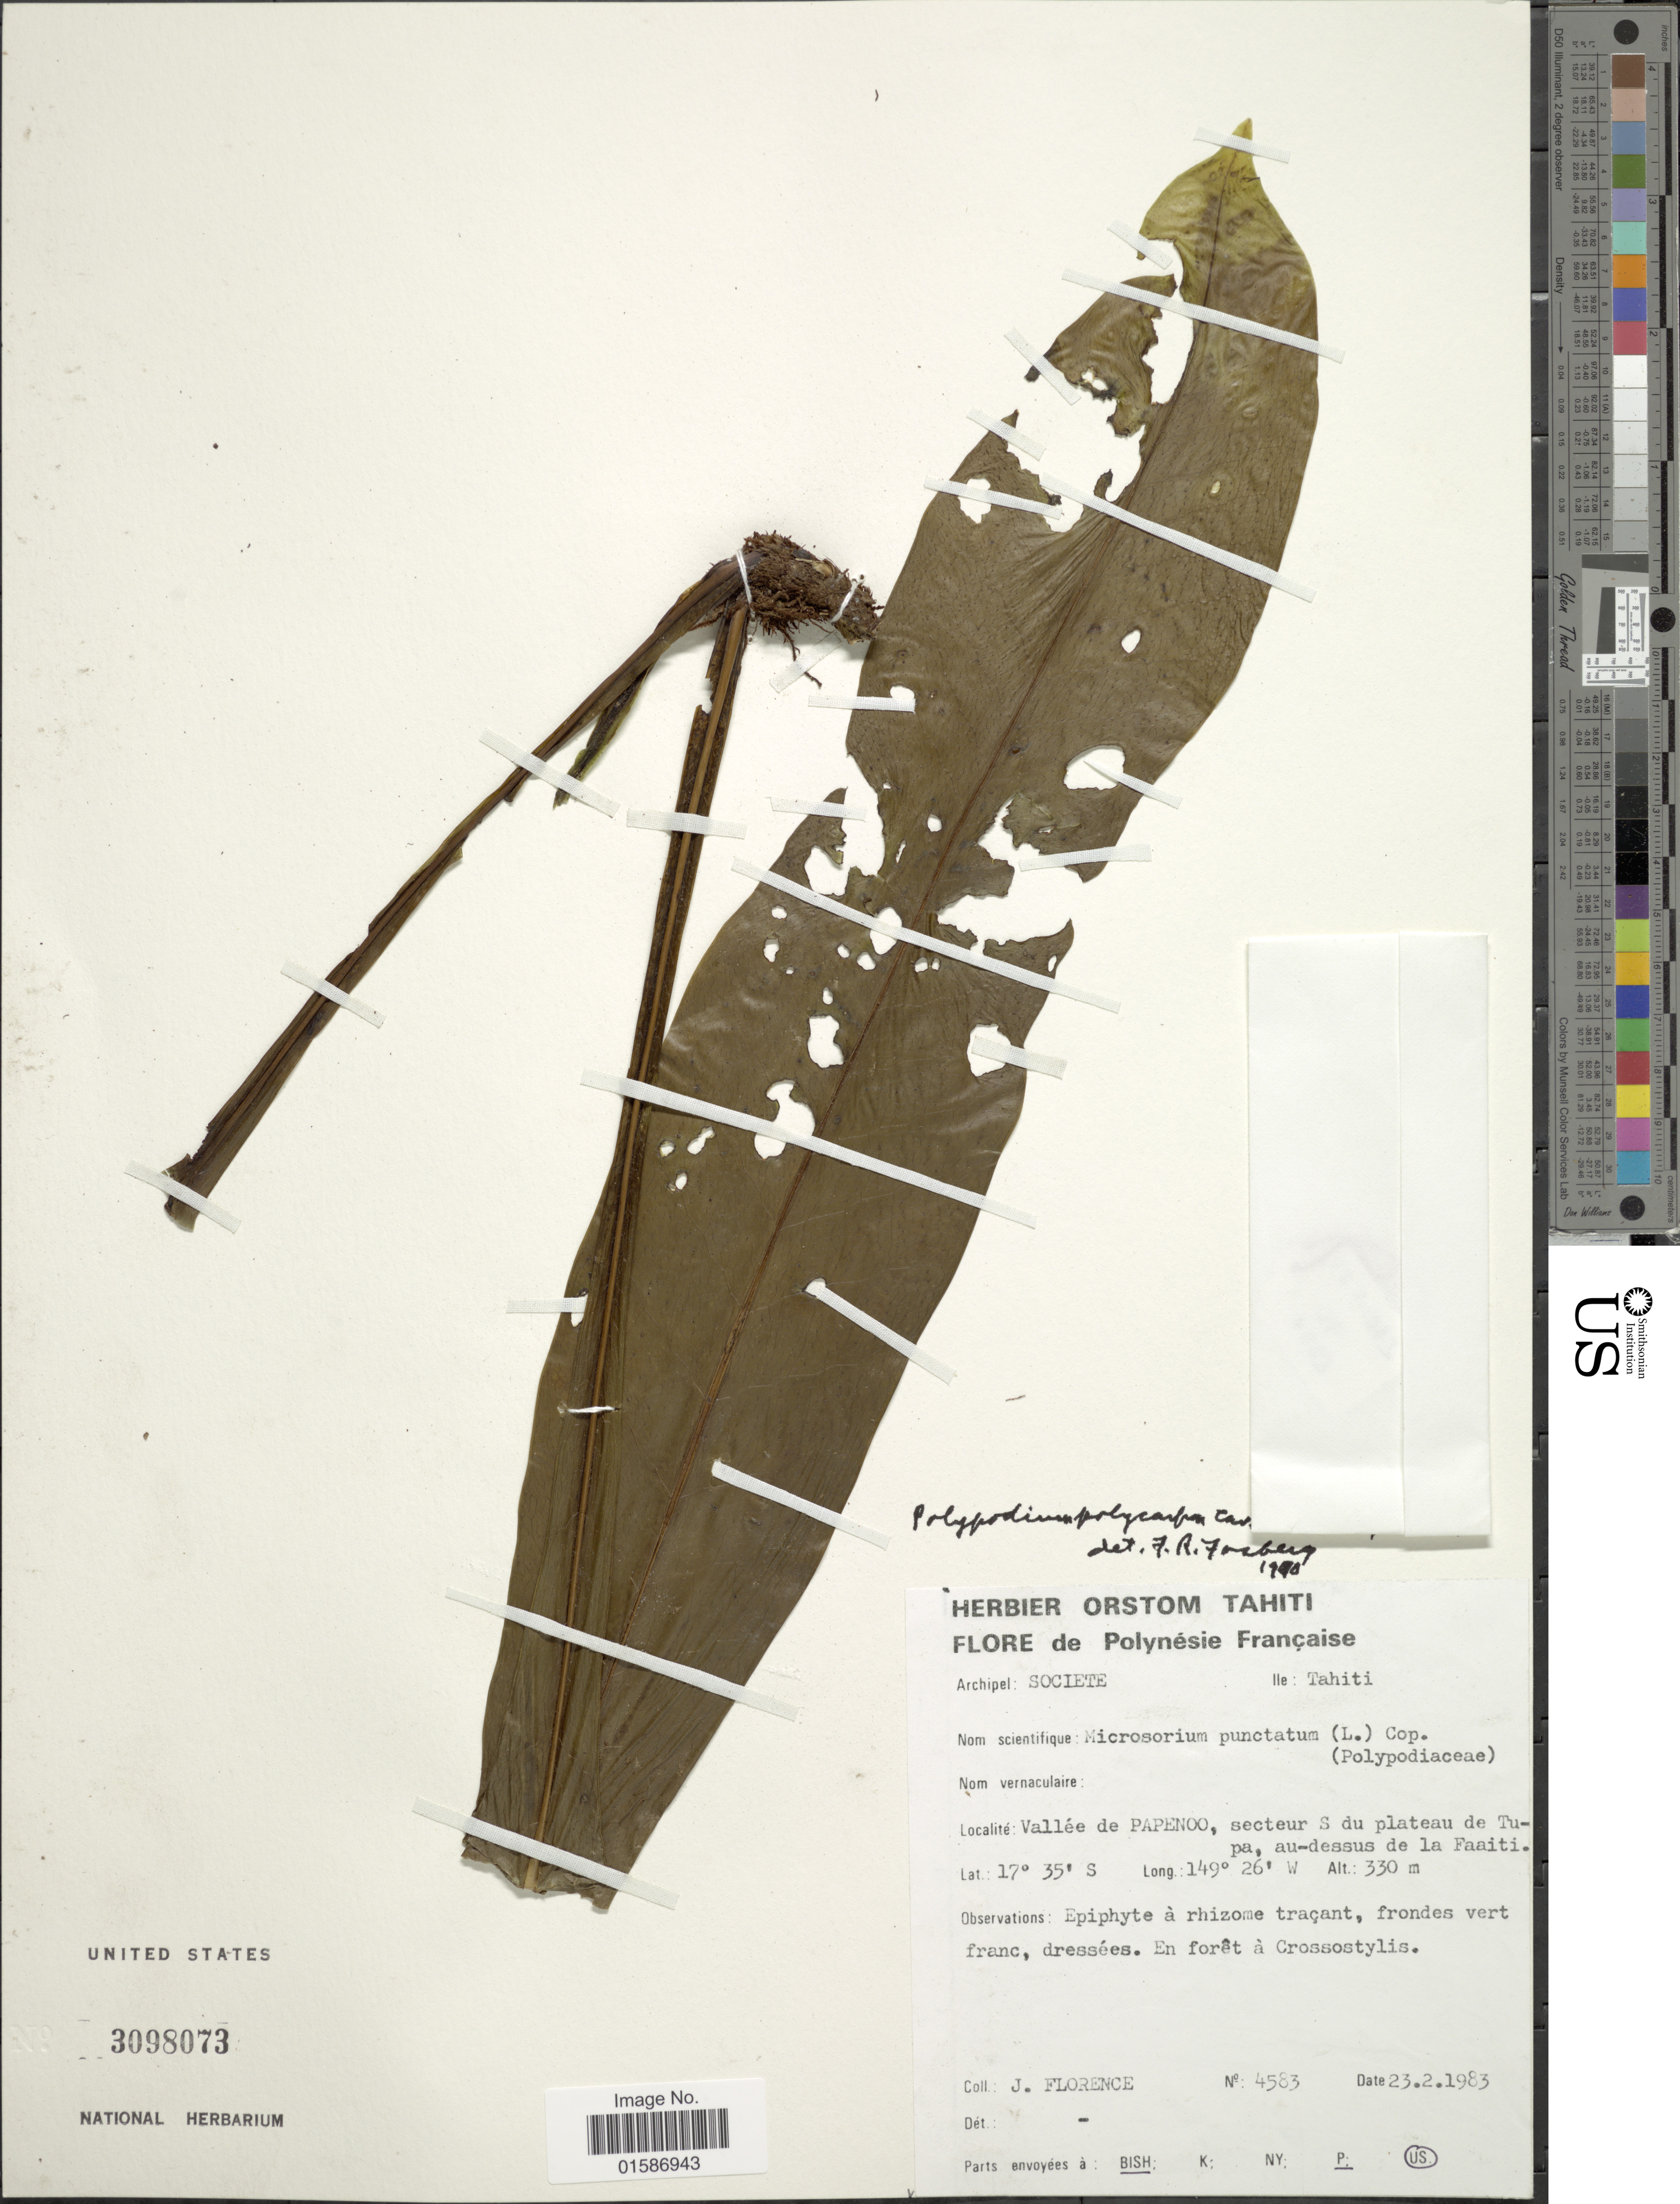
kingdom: Plantae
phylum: Tracheophyta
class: Polypodiopsida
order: Polypodiales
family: Polypodiaceae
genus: Microsorum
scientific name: Microsorum punctatum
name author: (L.) Copel.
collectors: J. Florence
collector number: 4583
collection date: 1983-02-23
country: French Polynesia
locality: Archipel: Societe, Ile: Tahiti, Vallée de PAPENOO, sectur S du playeau de Tupa, au dessus de la Faaiti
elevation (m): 330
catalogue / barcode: US 3098073